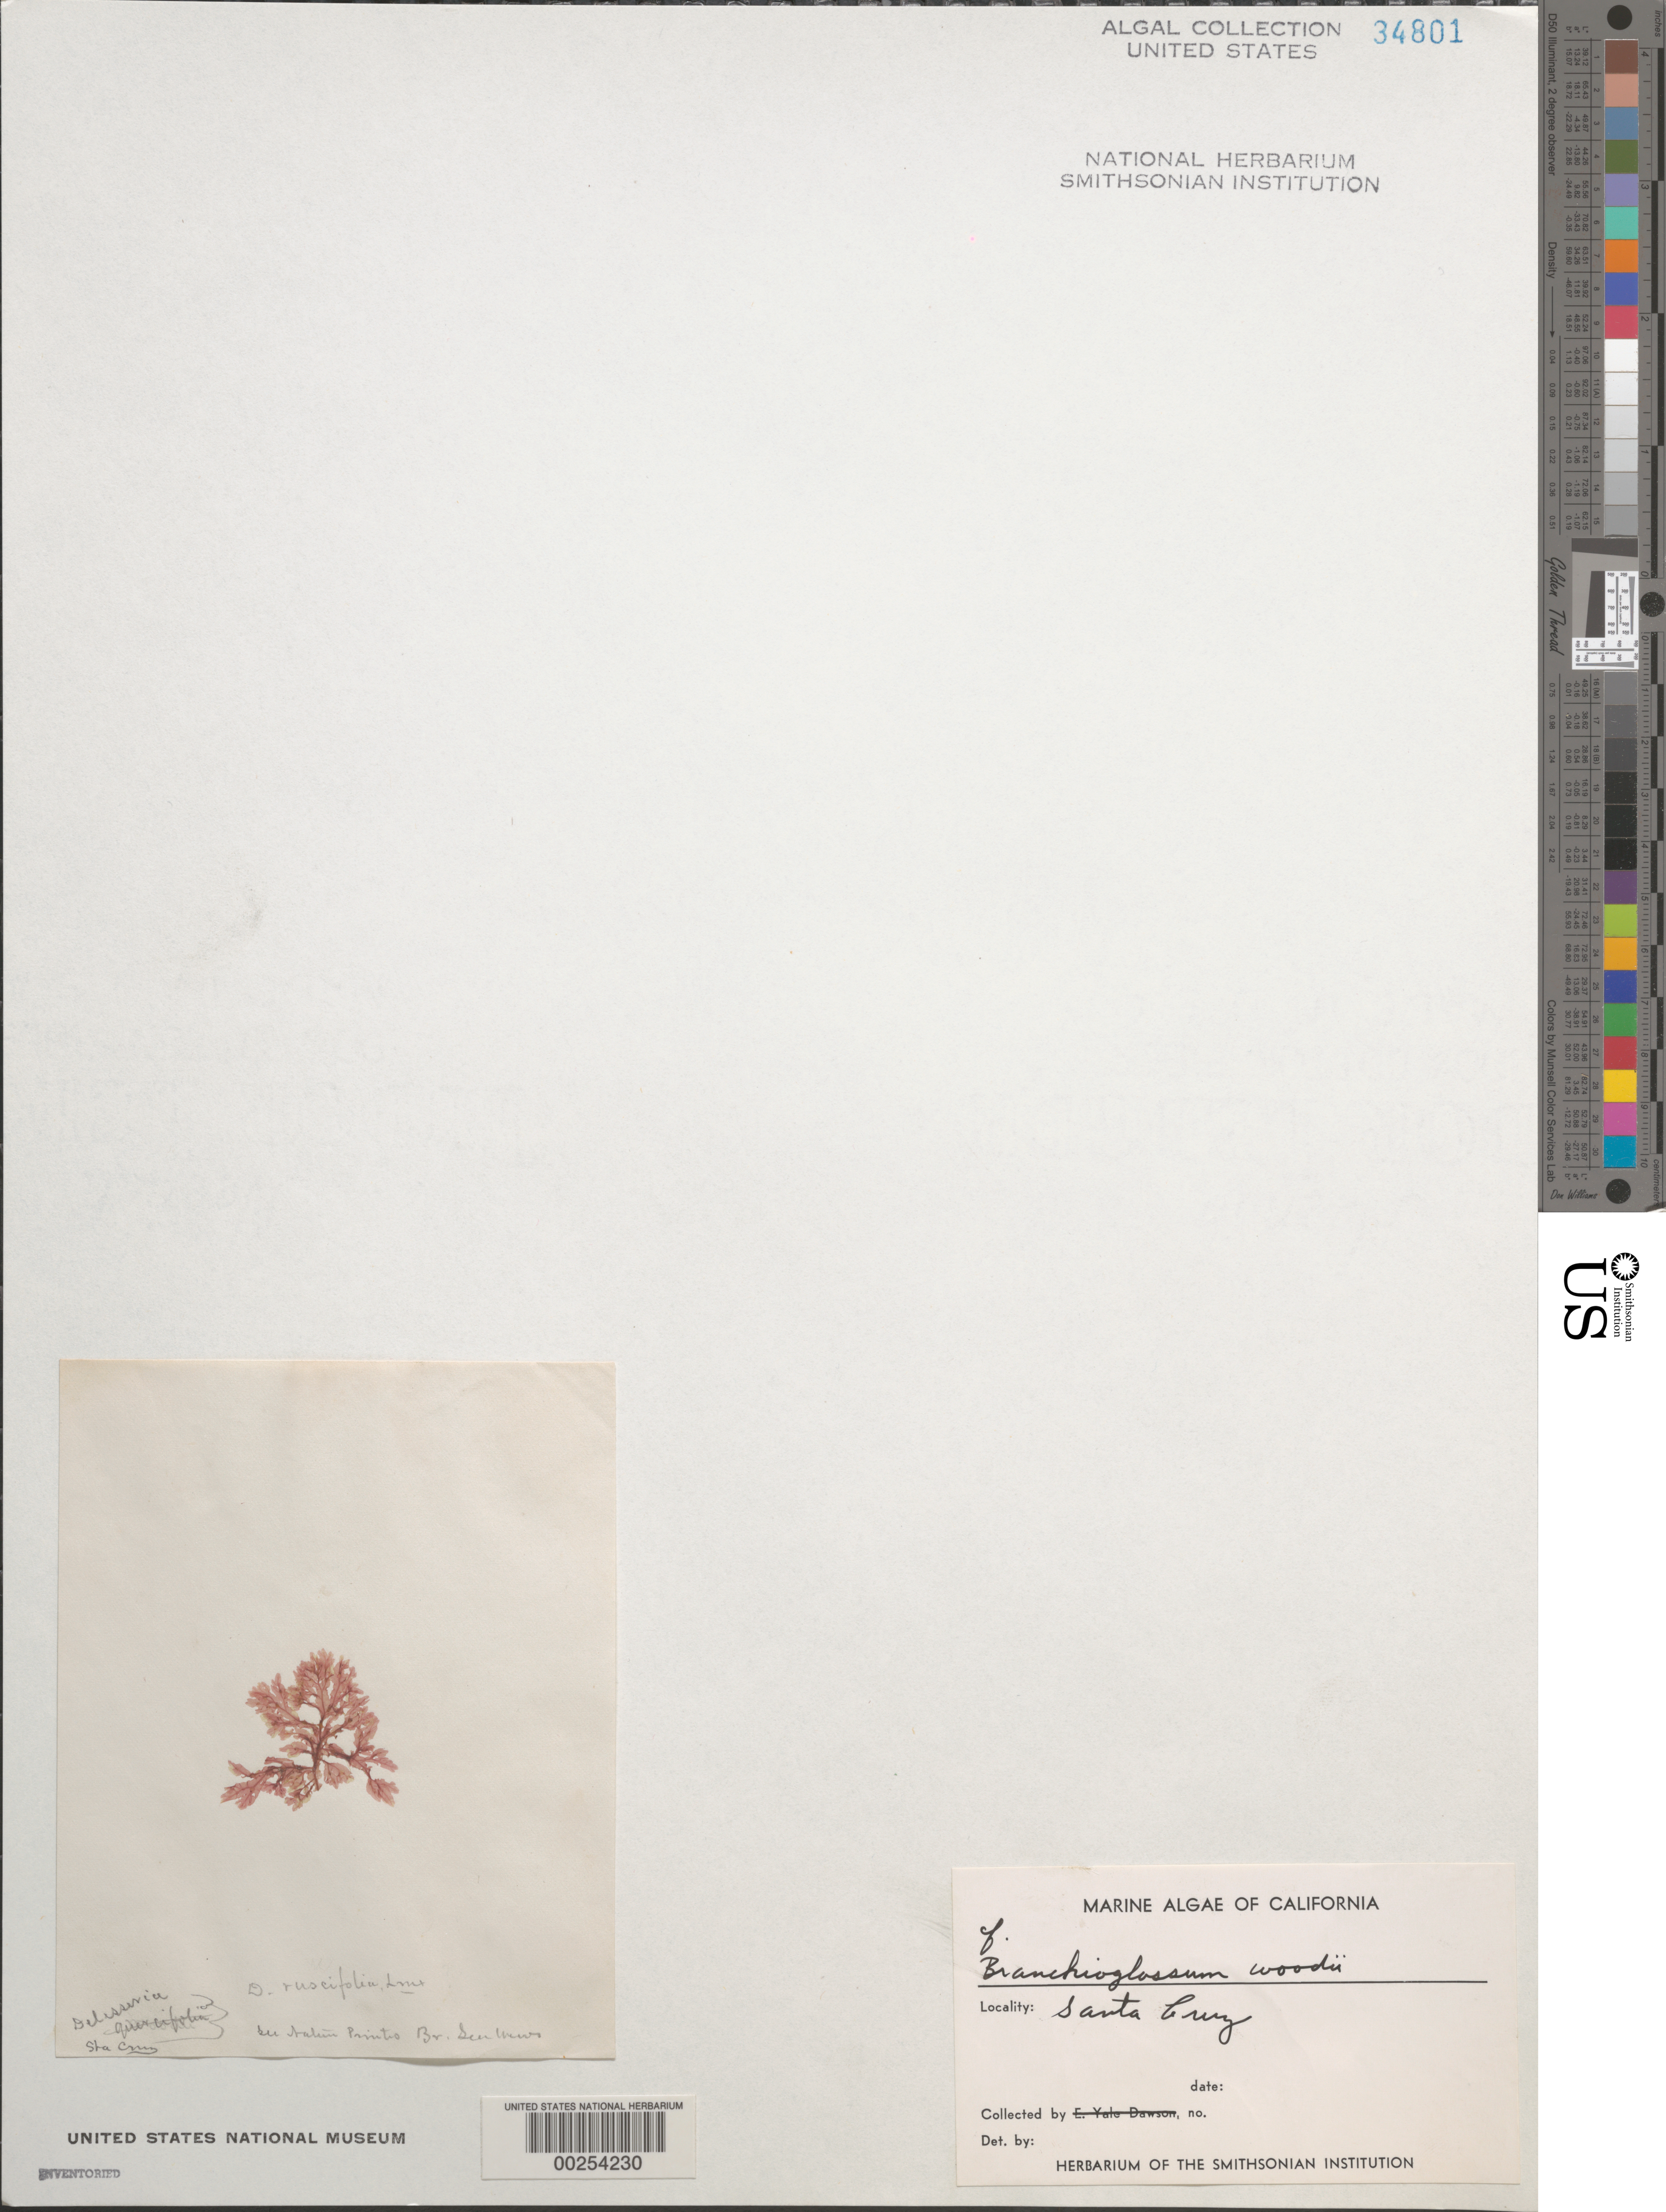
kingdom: Plantae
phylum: Rhodophyta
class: Florideophyceae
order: Ceramiales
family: Delesseriaceae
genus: Branchioglossum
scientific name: Branchioglossum bipinnatifidum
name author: (Mont.) M.J. Wynne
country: United States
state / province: California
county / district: Santa Cruz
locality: Santa Cruz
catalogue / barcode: US 34801